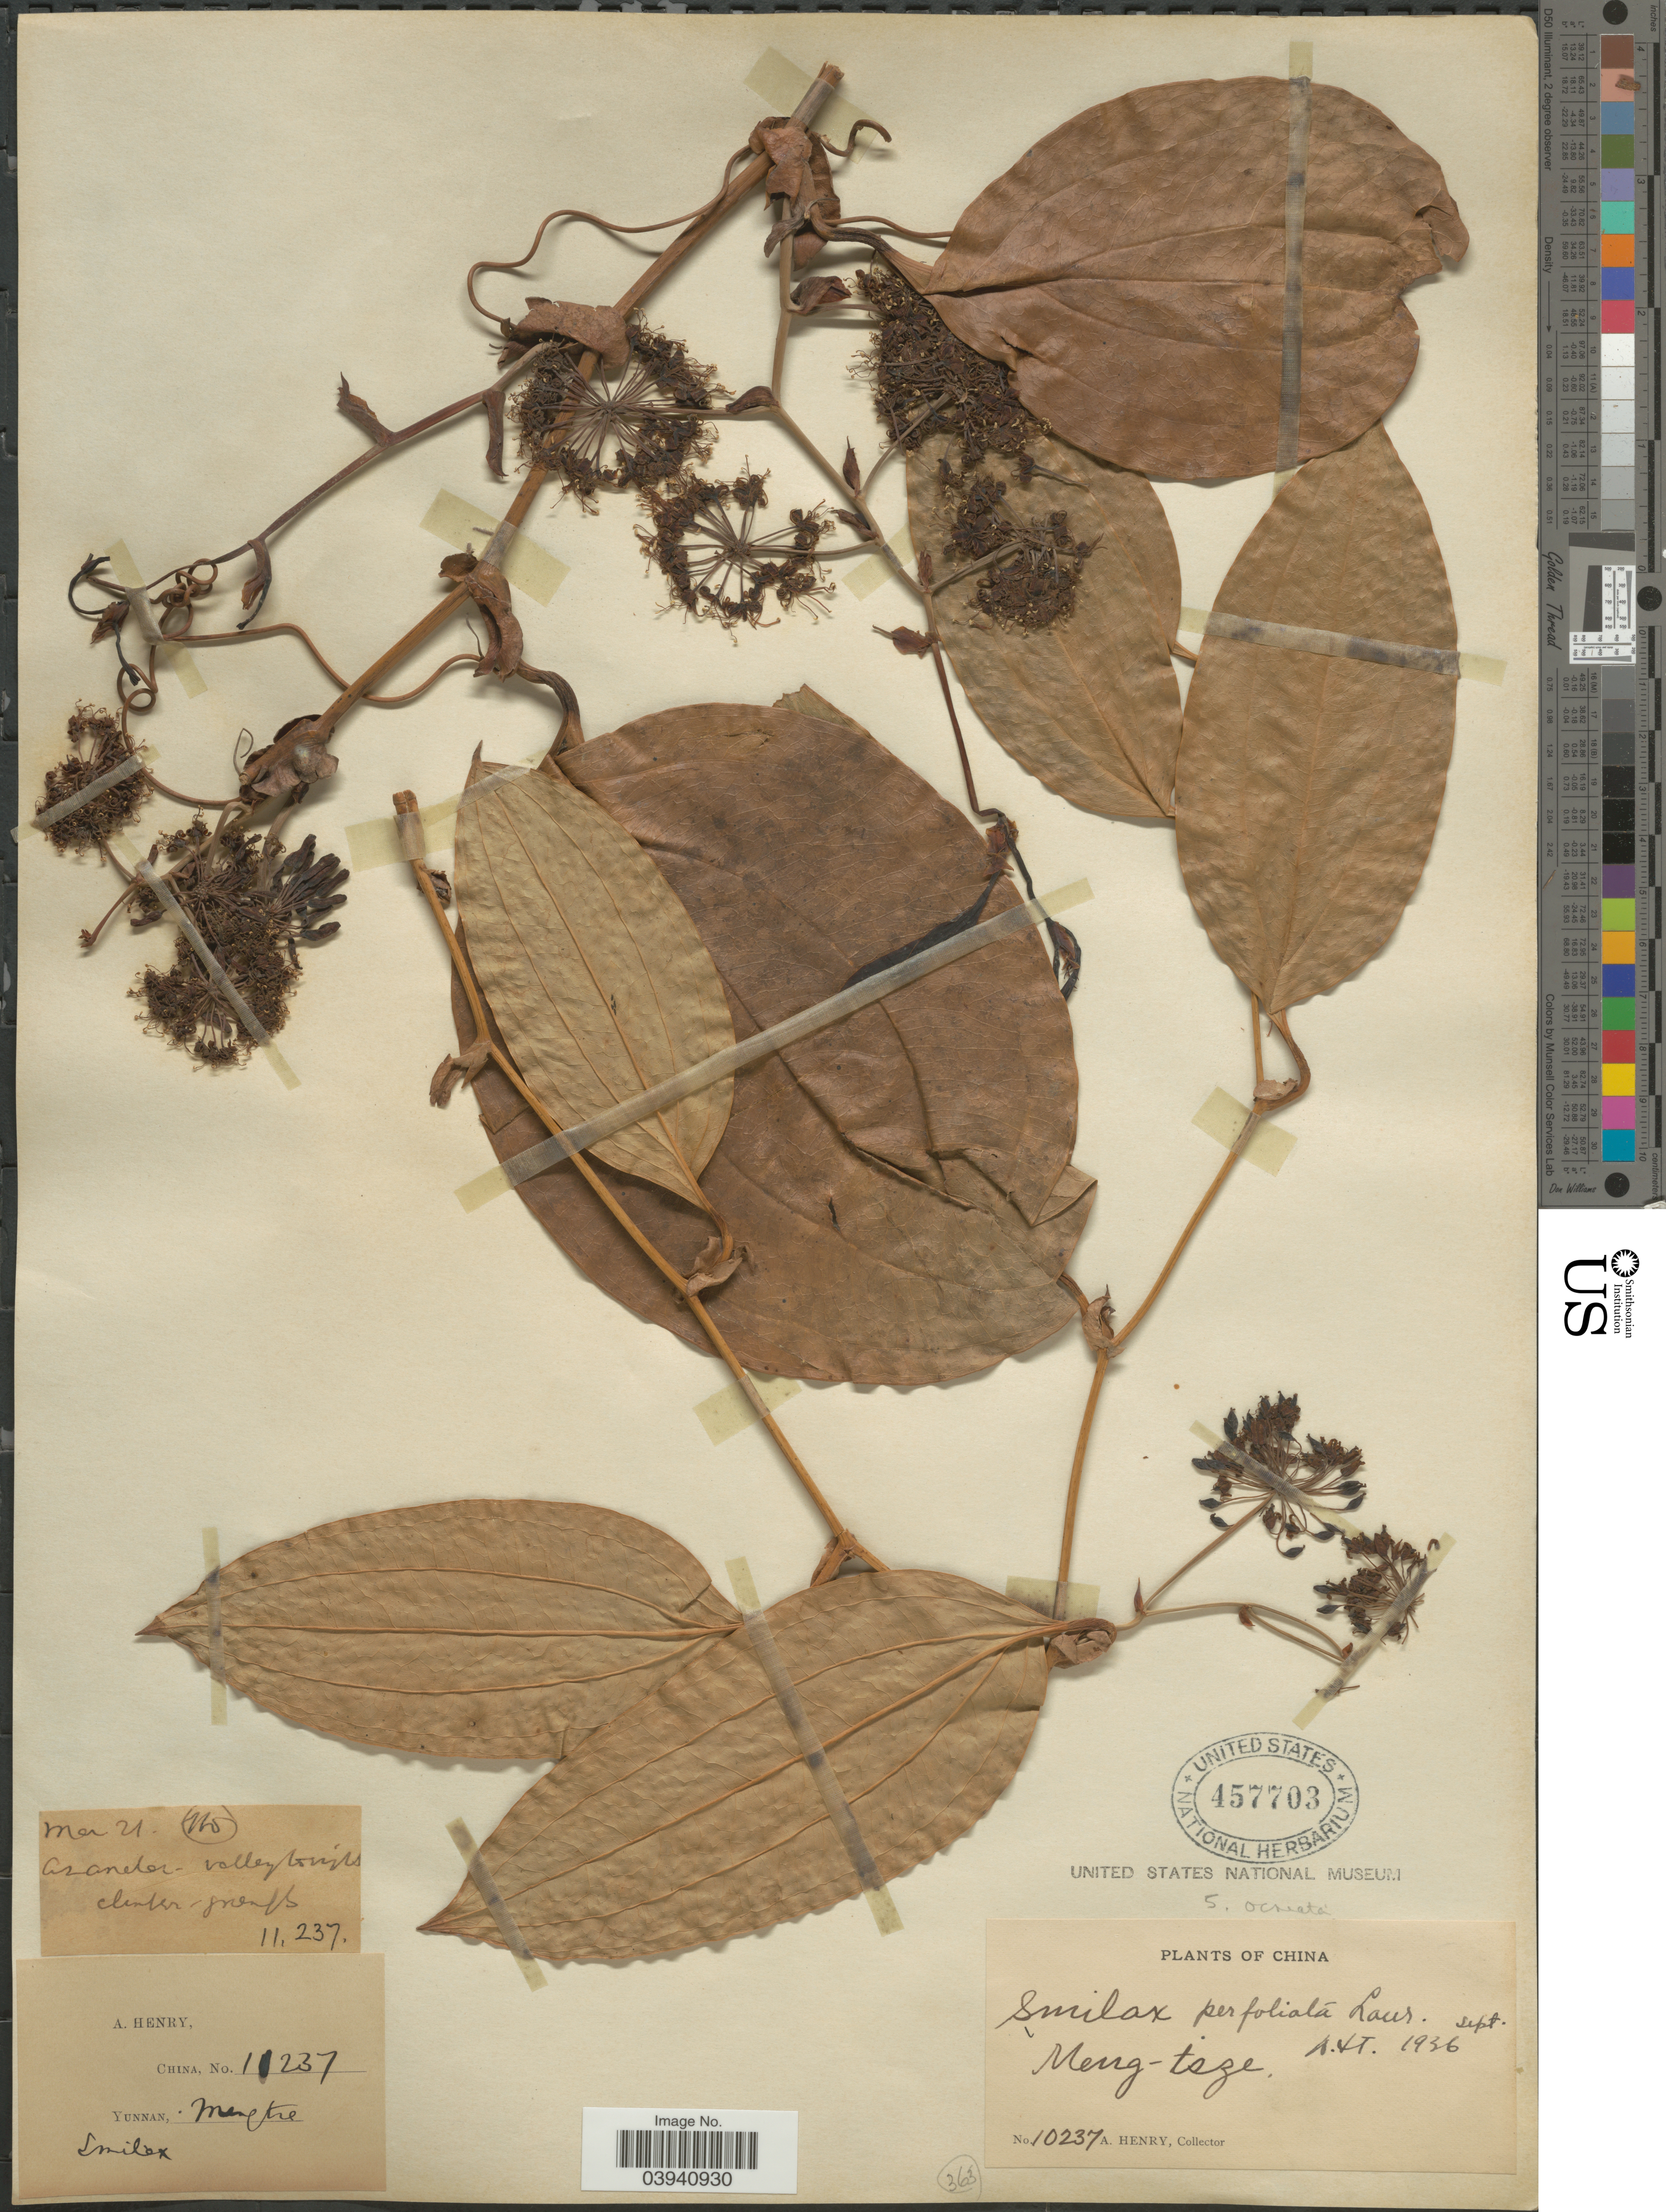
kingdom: Plantae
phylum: Tracheophyta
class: Liliopsida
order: Liliales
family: Smilacaceae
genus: Smilax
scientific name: Smilax perfoliata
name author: Lour.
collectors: A. Henry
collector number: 10237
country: China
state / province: Yunnan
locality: Meng-tsze. Asander valley. Ho.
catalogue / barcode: US 457703